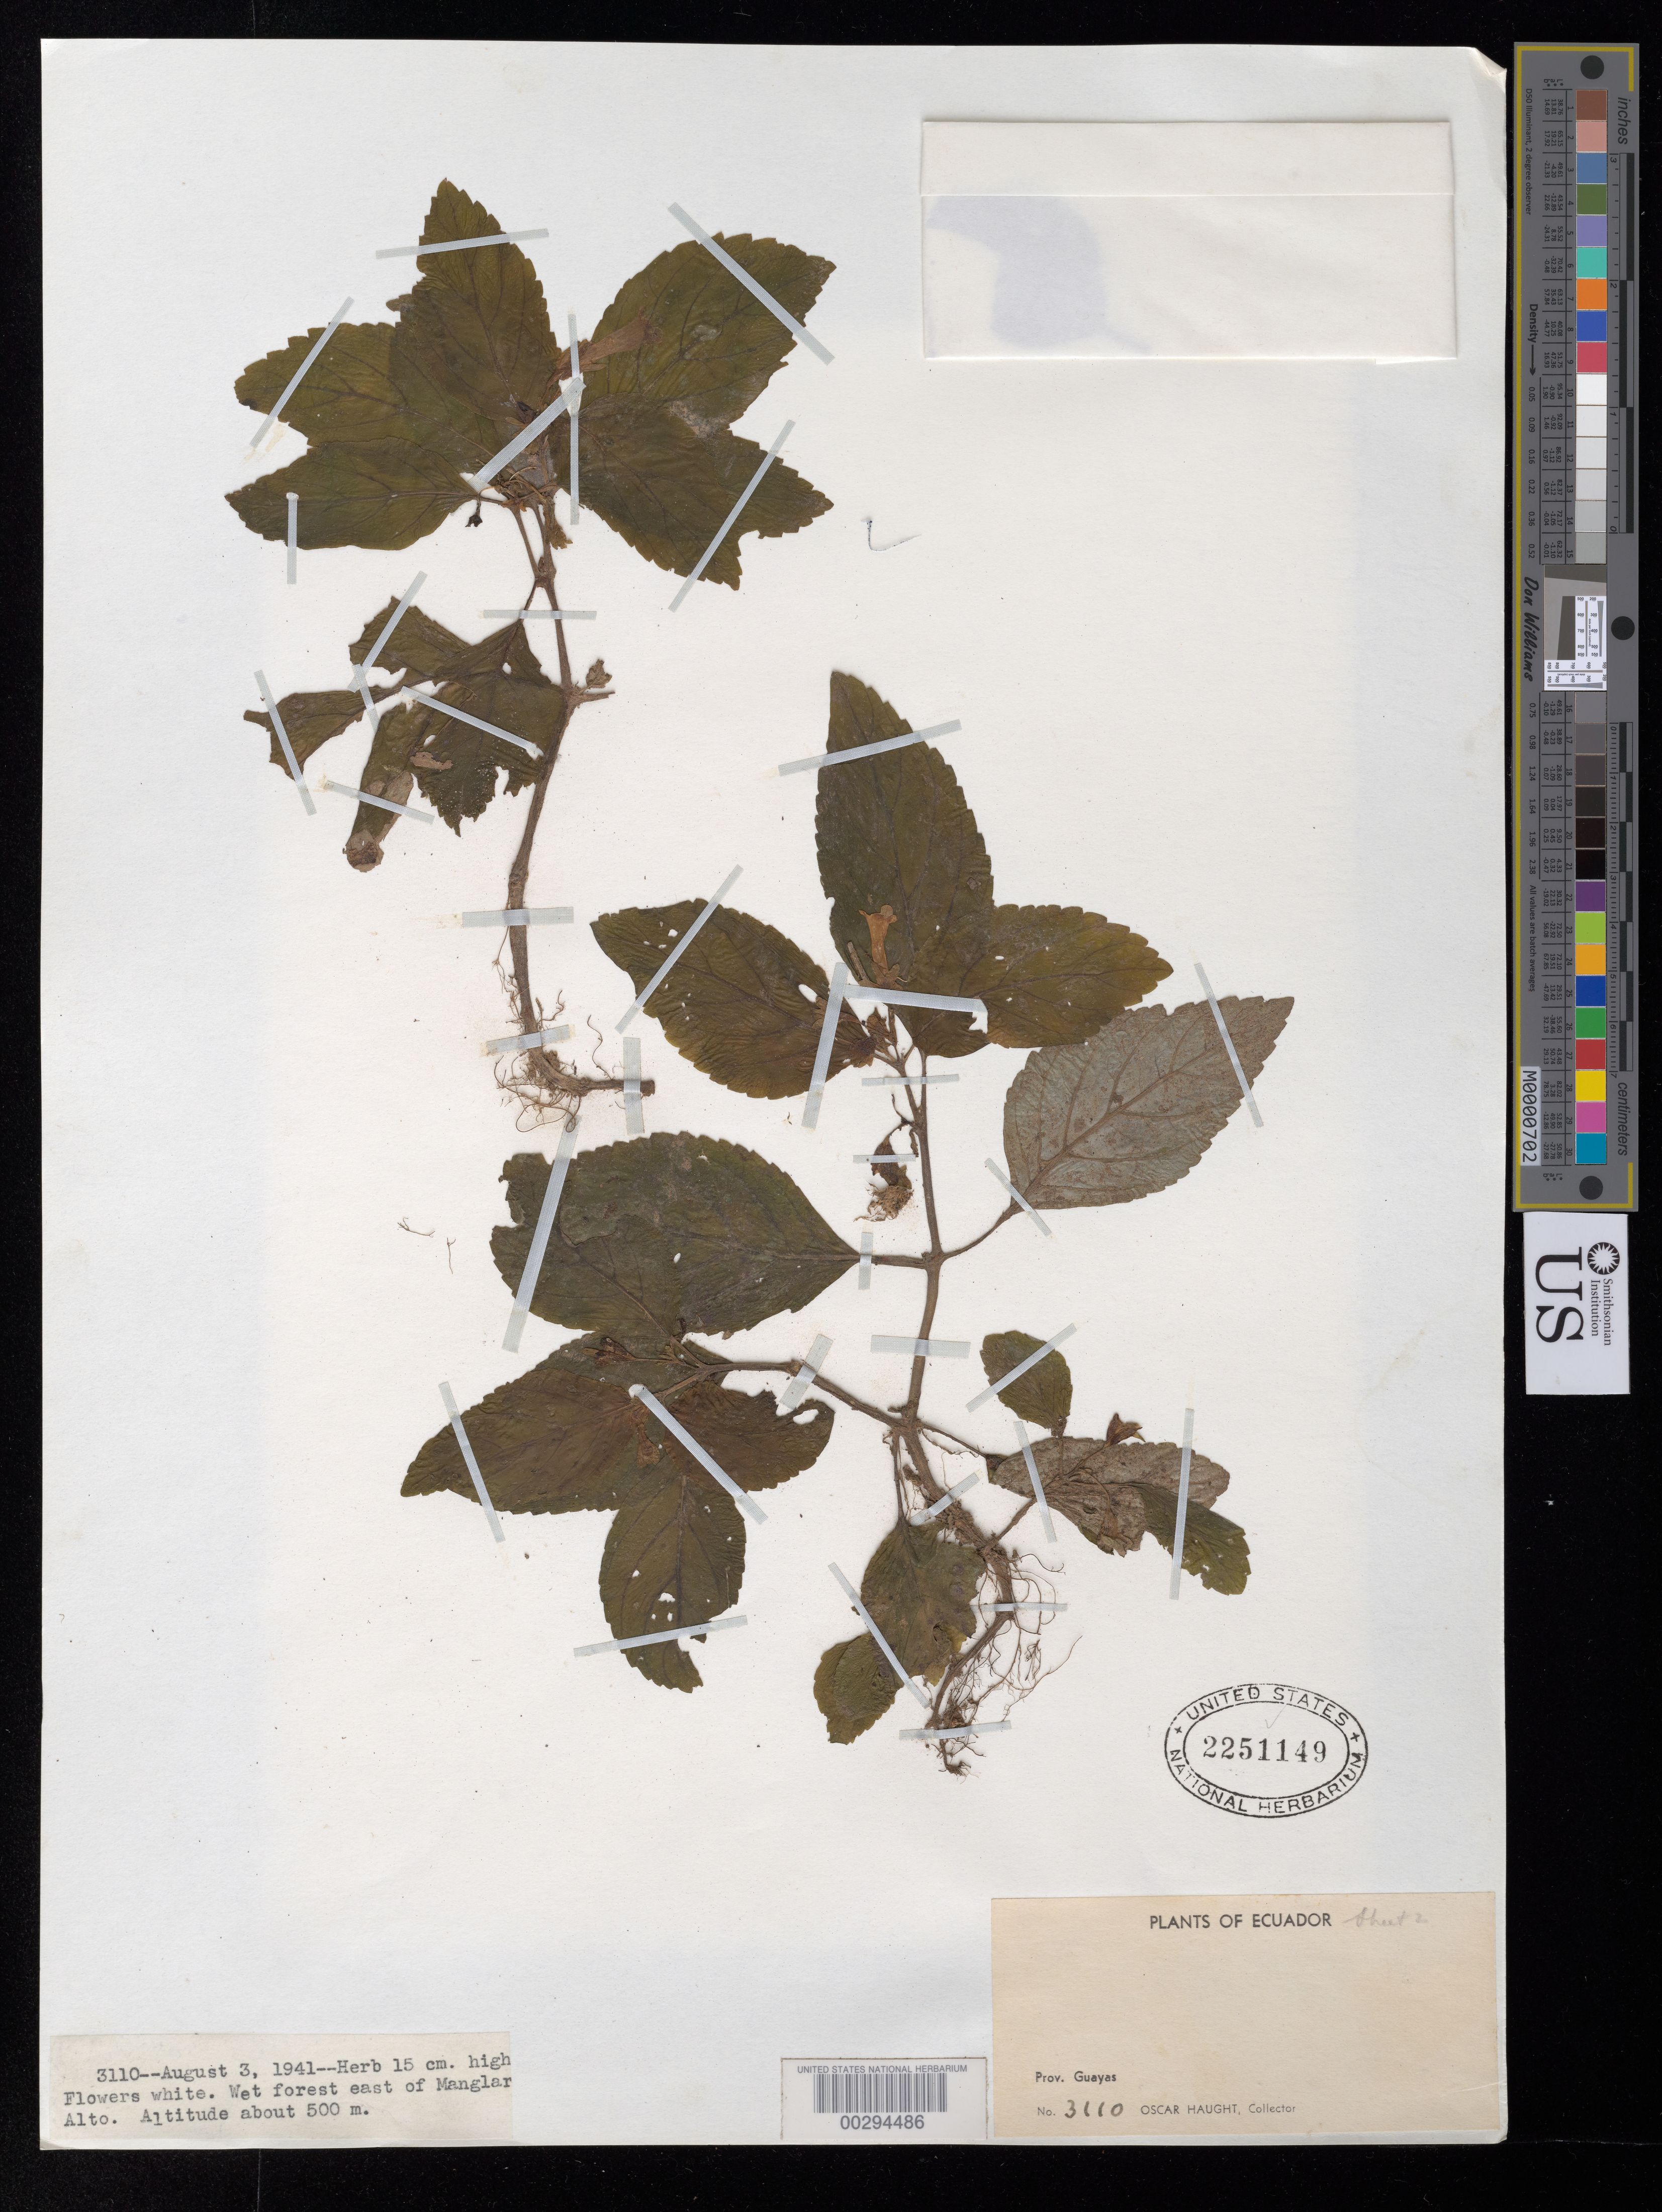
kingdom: Plantae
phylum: Tracheophyta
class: Magnoliopsida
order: Lamiales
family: Gesneriaceae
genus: Diastema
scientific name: Diastema sp.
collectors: O. L. Haught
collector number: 3110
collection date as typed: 03 Aug 1941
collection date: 1941-08-03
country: Ecuador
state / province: Guayas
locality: E of Manglar Alto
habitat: Wet forest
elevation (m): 500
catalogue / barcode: US 2251149